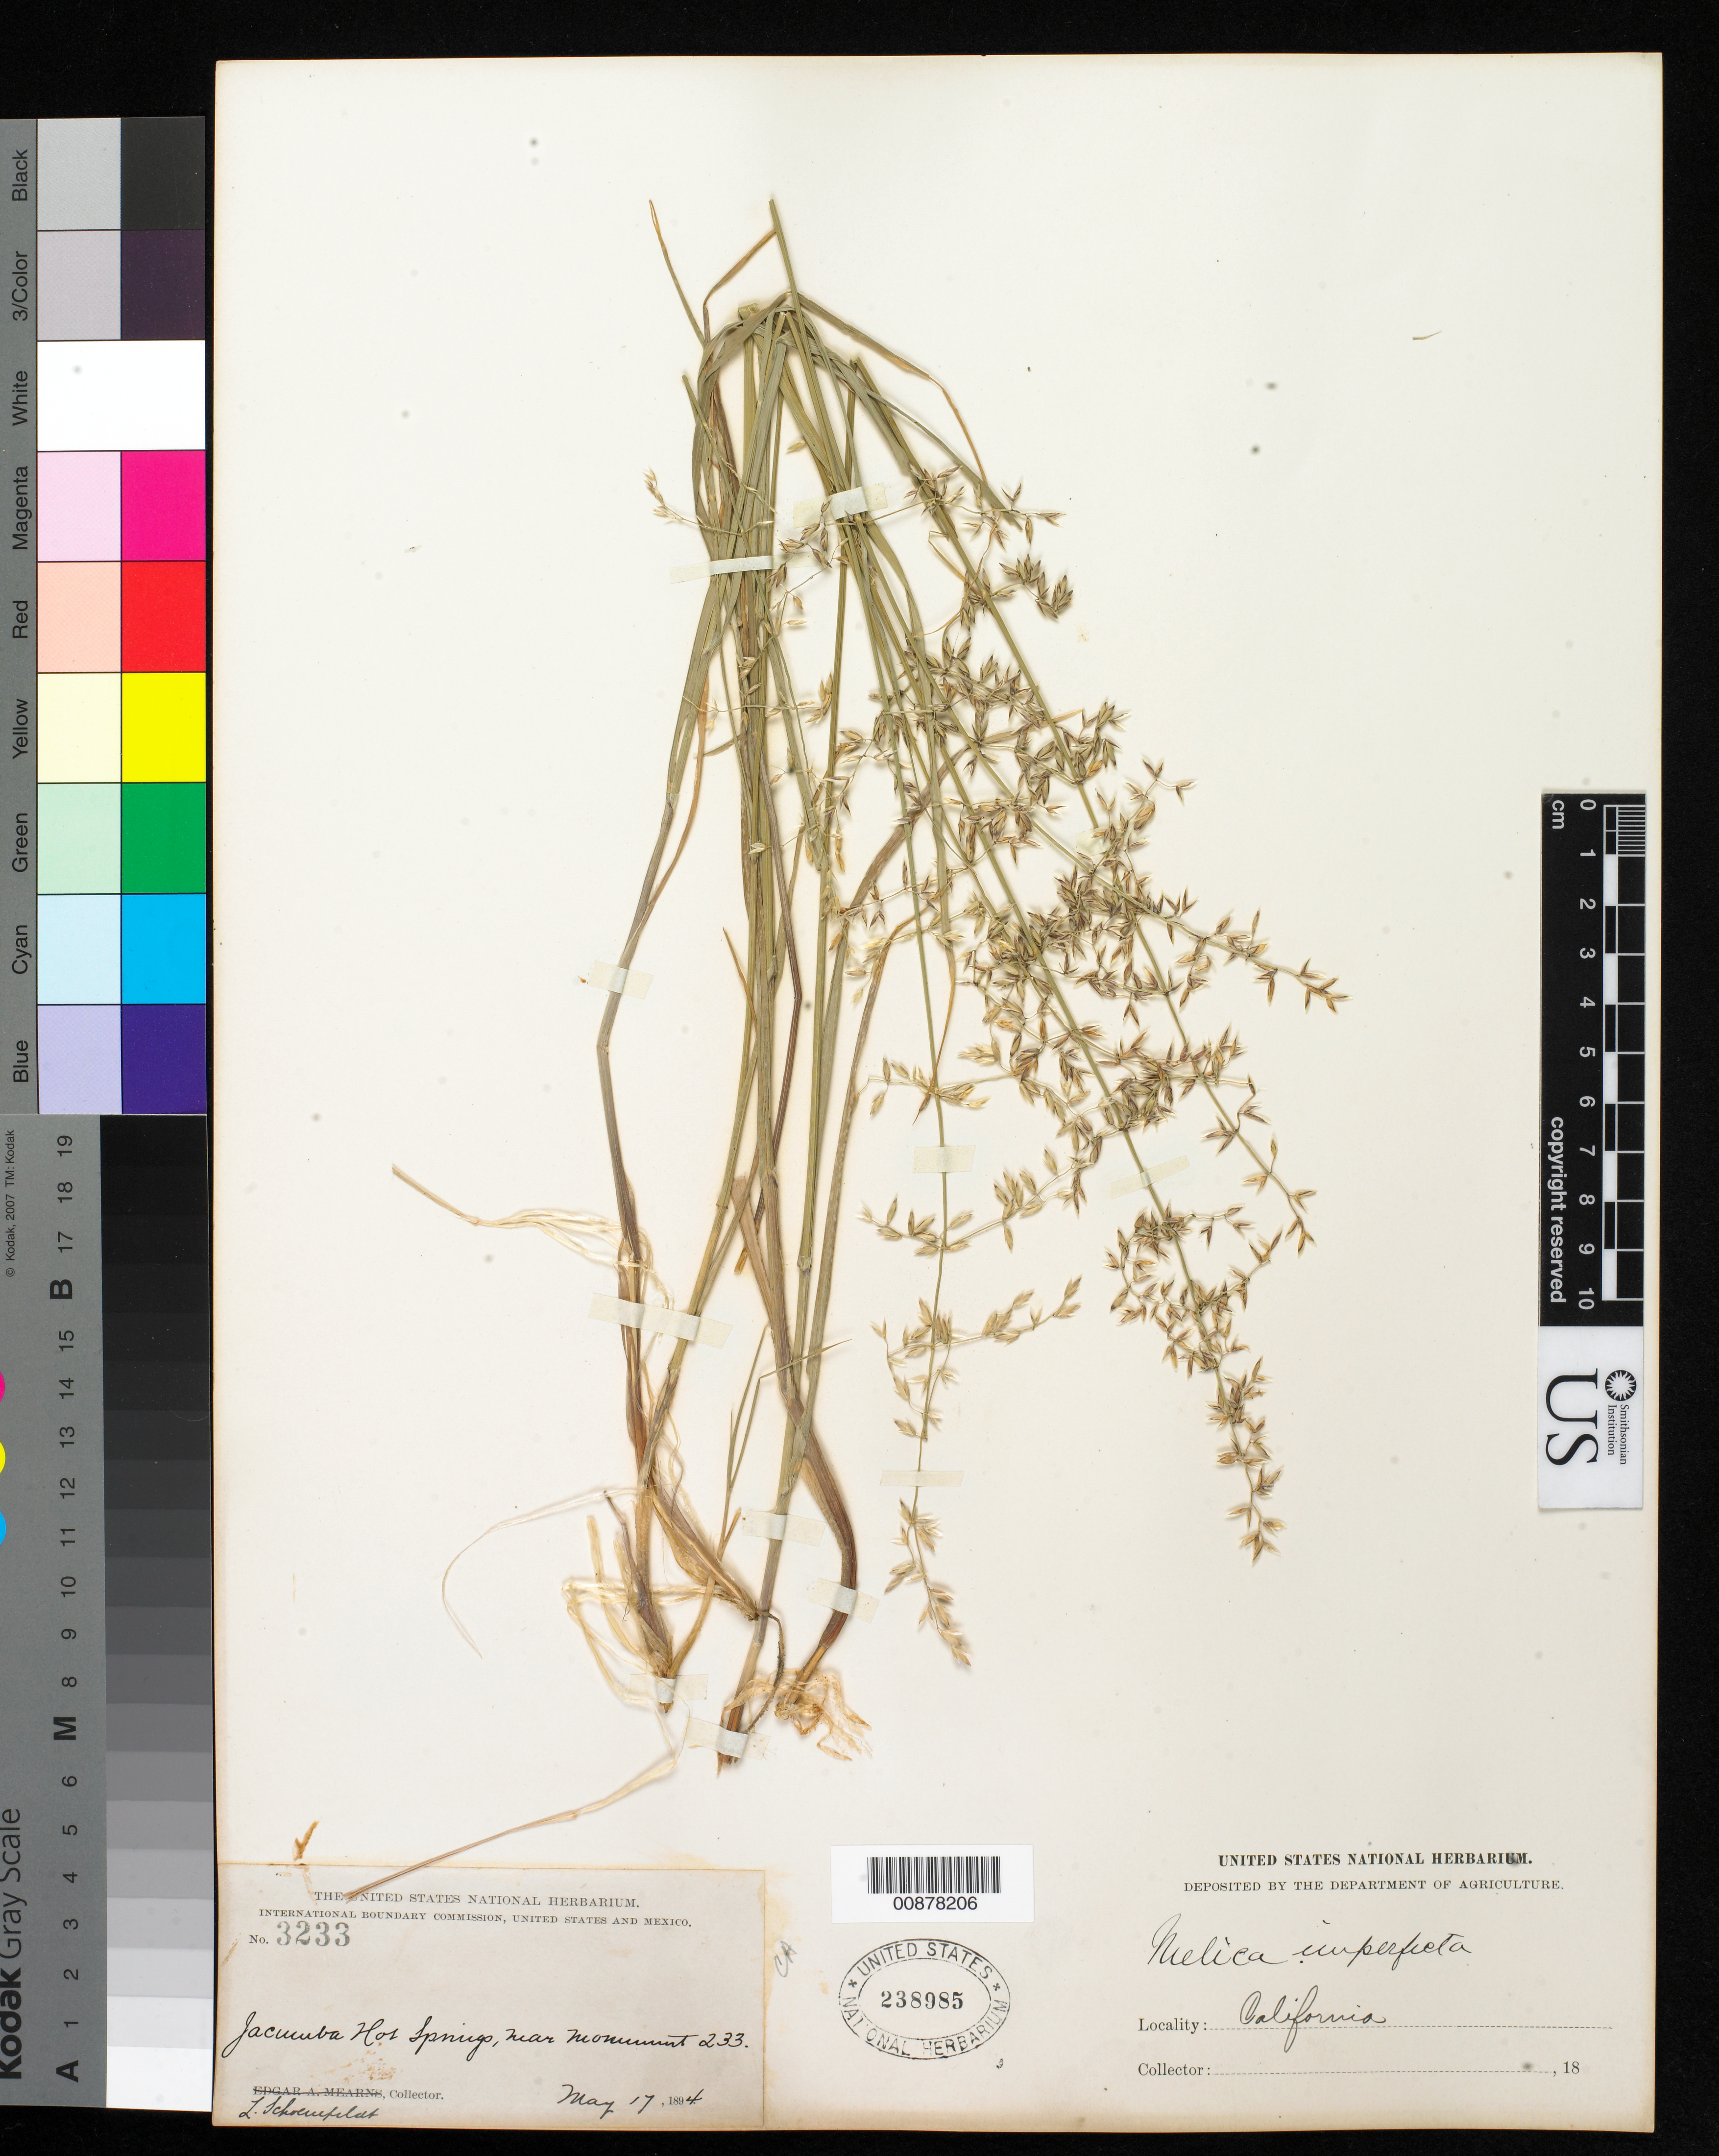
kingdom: Plantae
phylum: Tracheophyta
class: Liliopsida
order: Poales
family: Poaceae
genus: Melica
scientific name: Melica imperfecta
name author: Trin.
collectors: L. Schoenfeldt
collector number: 3233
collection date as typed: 17 May 1894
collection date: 1894-05-17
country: United States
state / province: California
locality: Jacumba Hot Springs, near monument 233.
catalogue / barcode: US 238985